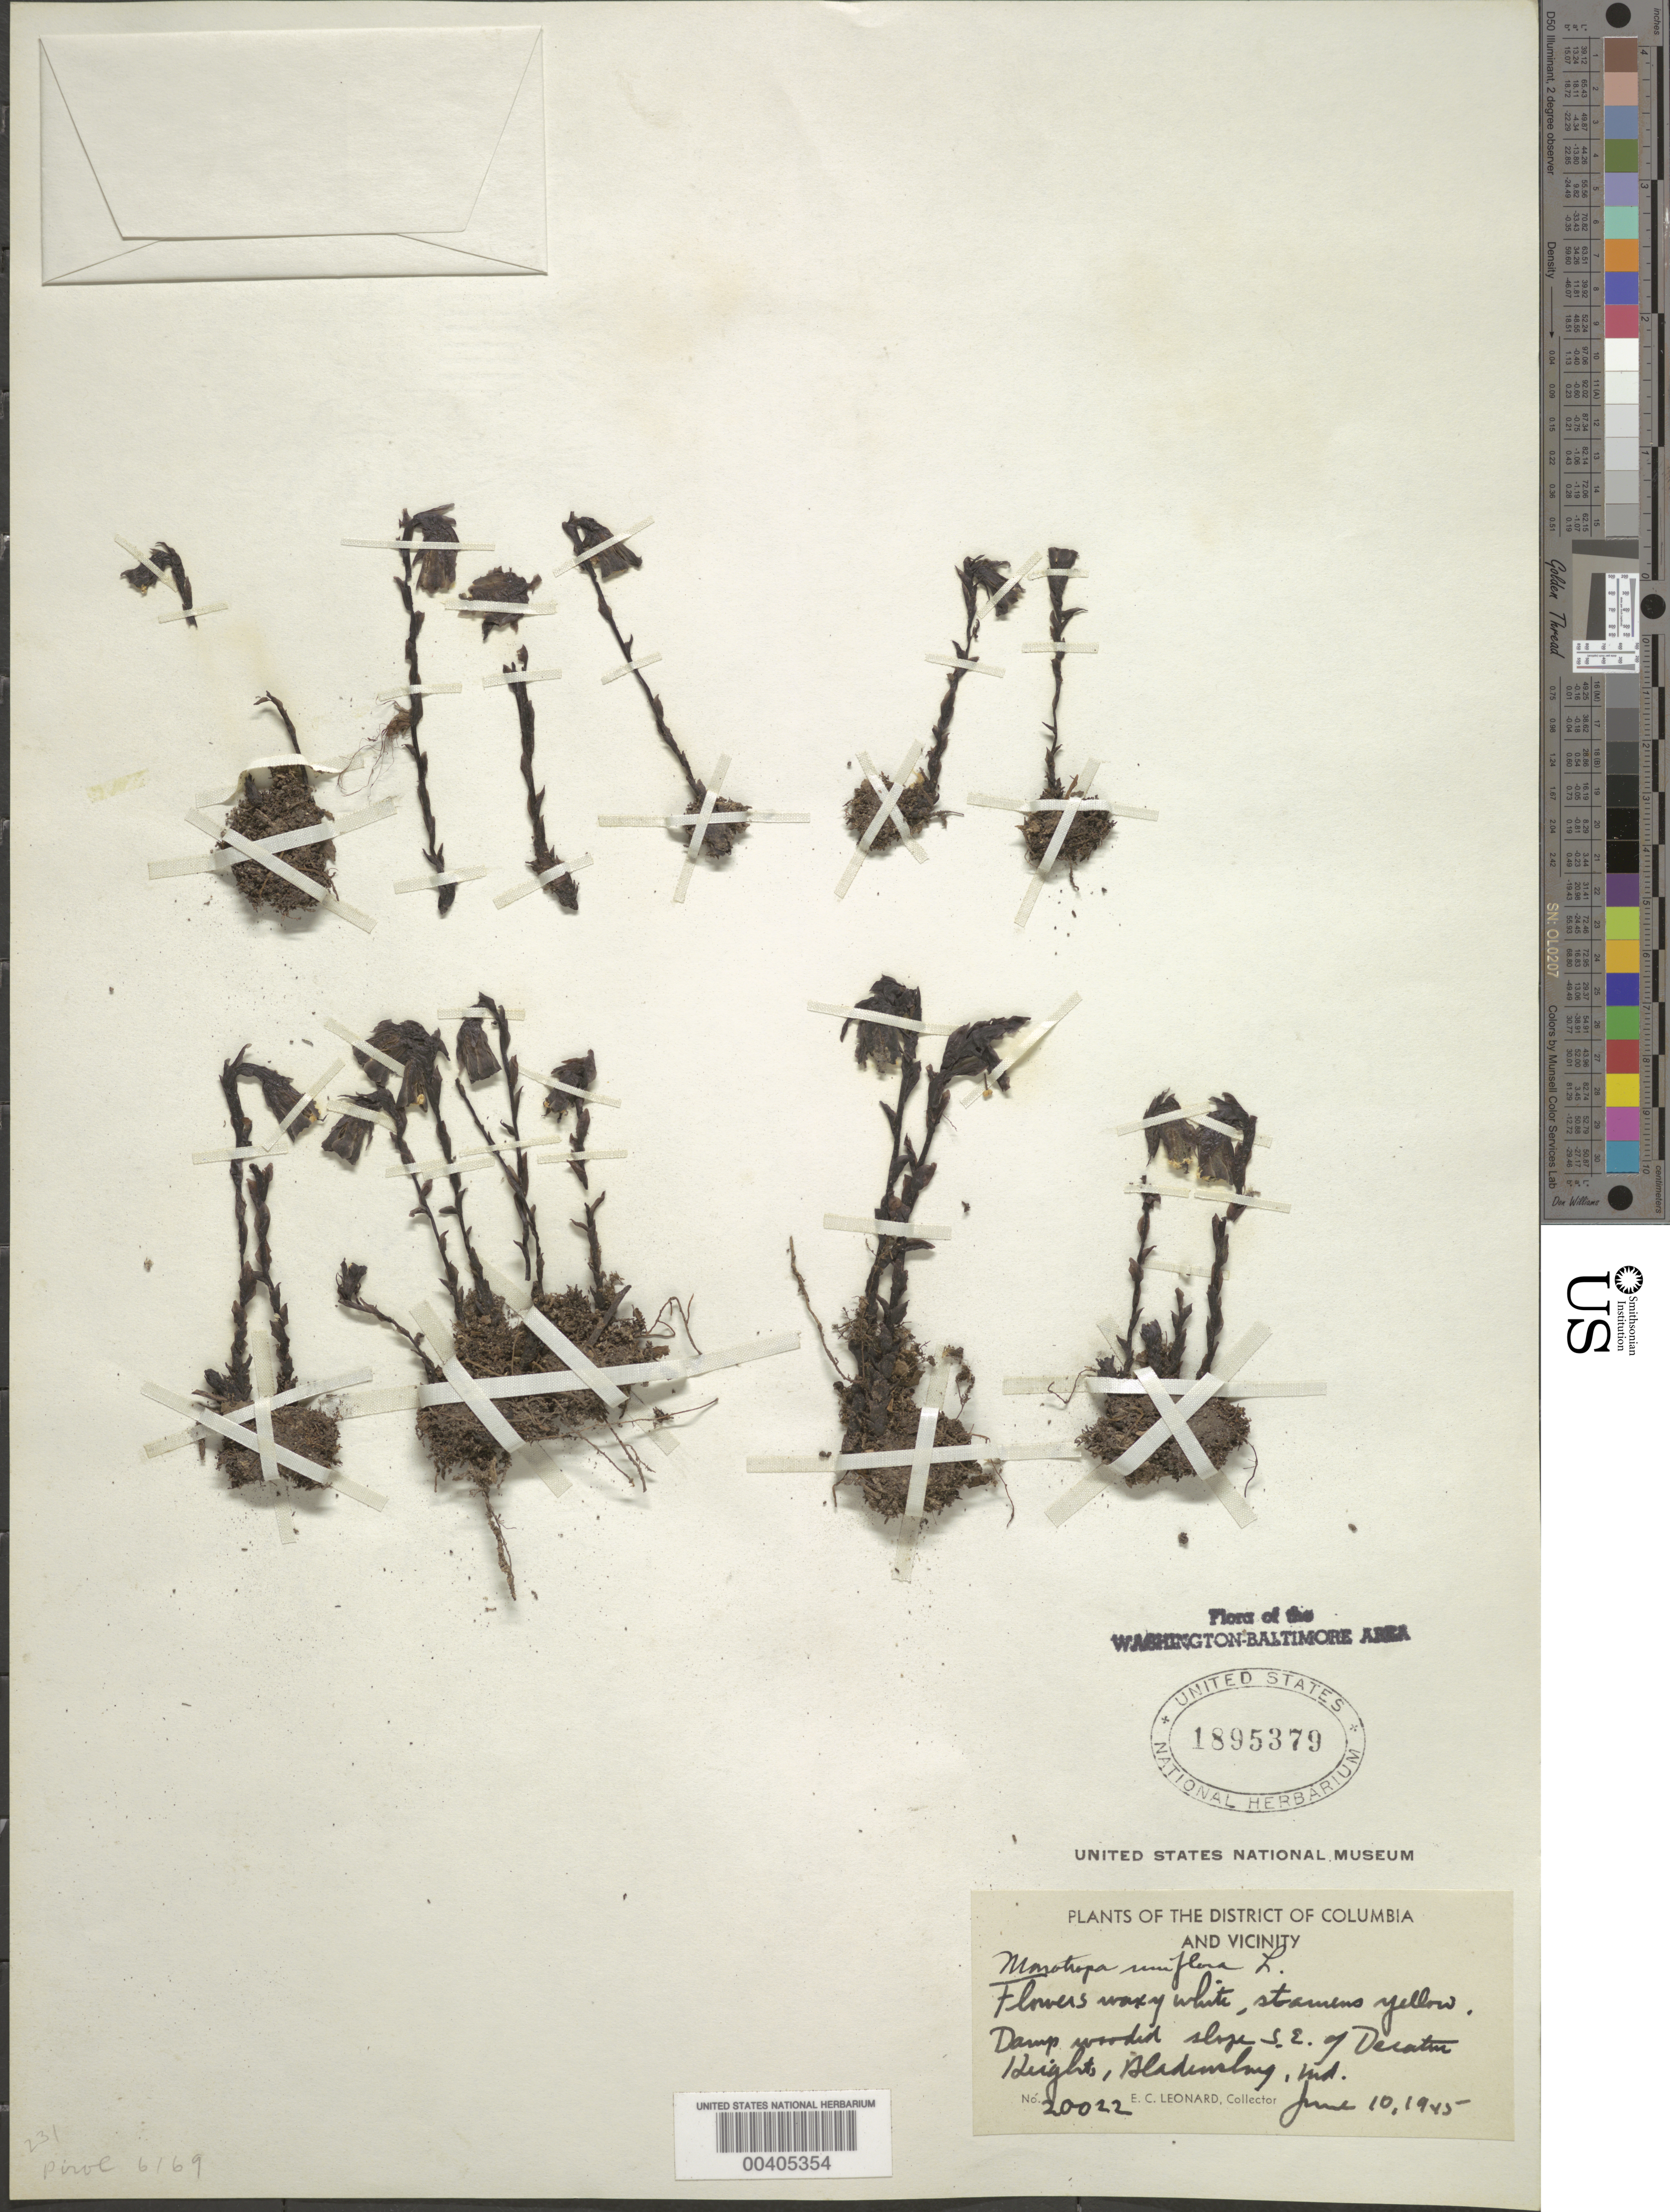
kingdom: Plantae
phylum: Tracheophyta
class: Magnoliopsida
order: Ericales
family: Ericaceae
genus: Monotropa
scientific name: Monotropa uniflora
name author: L.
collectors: E. C. Leonard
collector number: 20022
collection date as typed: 10 Jun 1945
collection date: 1945-06-10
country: United States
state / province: Maryland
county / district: Prince George's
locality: Southeast of Decatur Heights, Bladensburg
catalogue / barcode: US 1895379